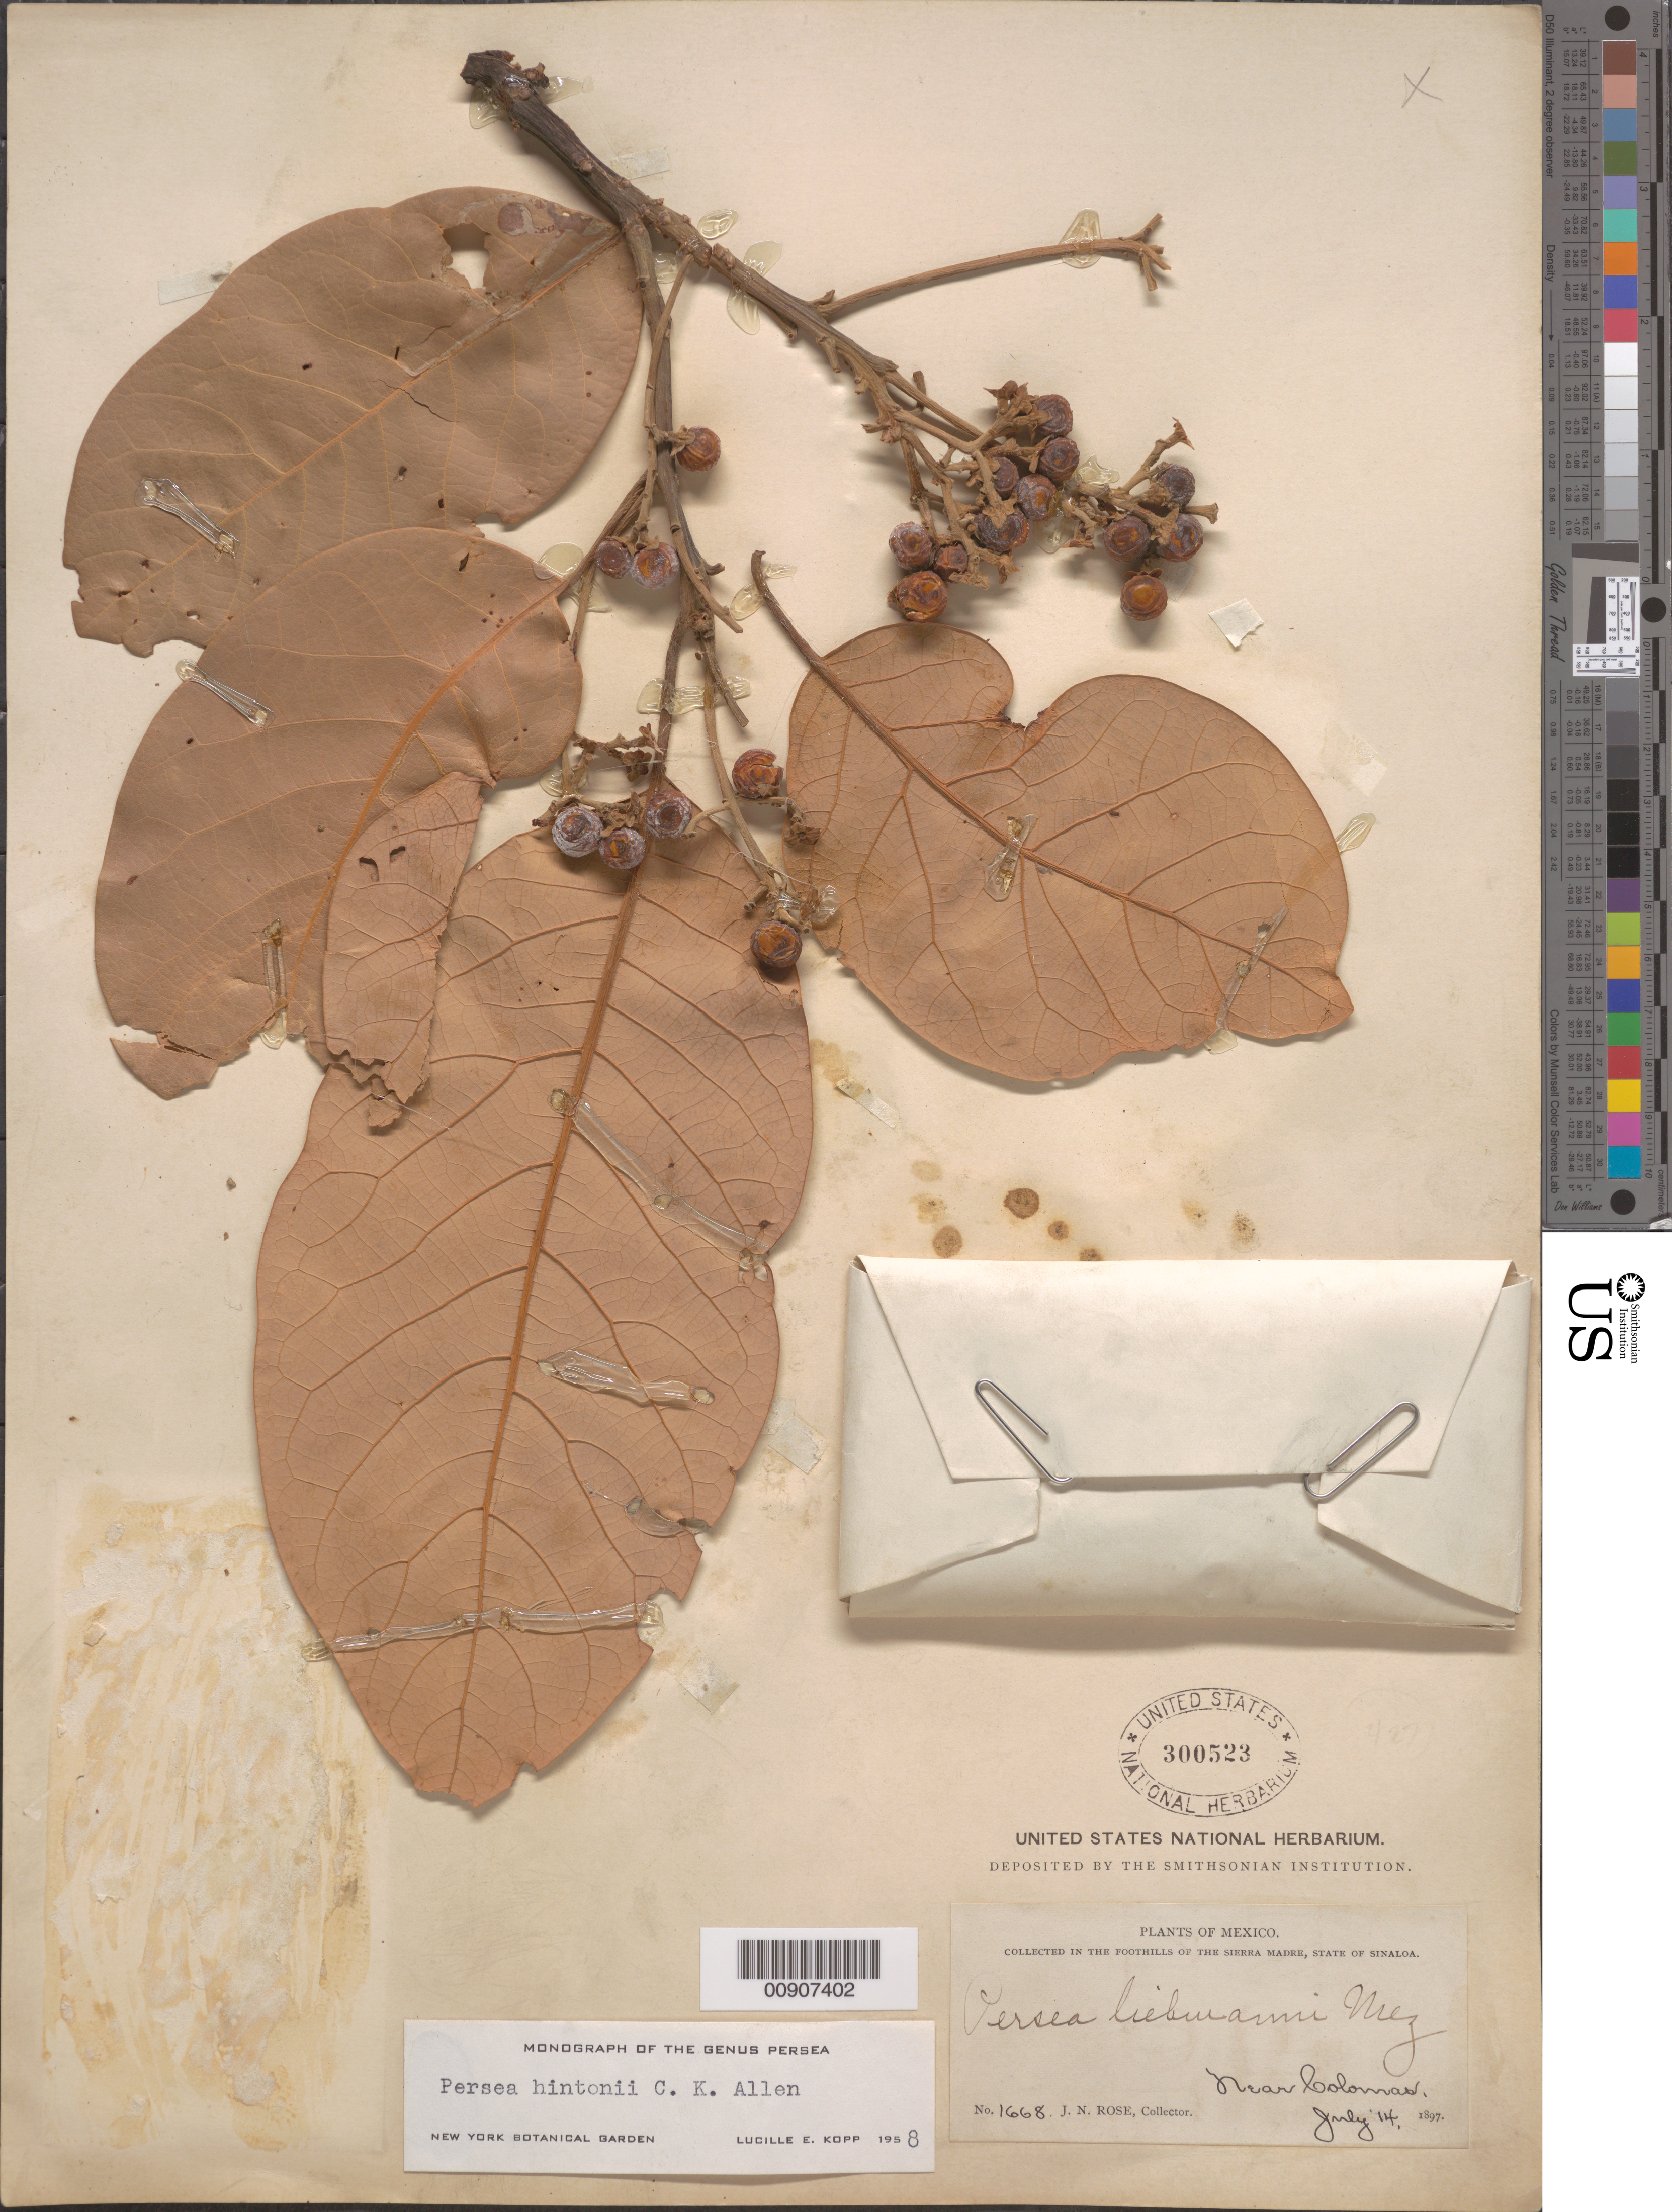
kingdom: Plantae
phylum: Tracheophyta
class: Magnoliopsida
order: Laurales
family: Lauraceae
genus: Persea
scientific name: Persea hintonii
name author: C.K. Allen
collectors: J. N. Rose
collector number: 1668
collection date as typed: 14 Jul 1897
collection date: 1897-07-14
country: Mexico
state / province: Sinaloa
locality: In the foothills of the Sierra Madre, State of Sinaloa. Near Colomas.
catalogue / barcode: US 300523